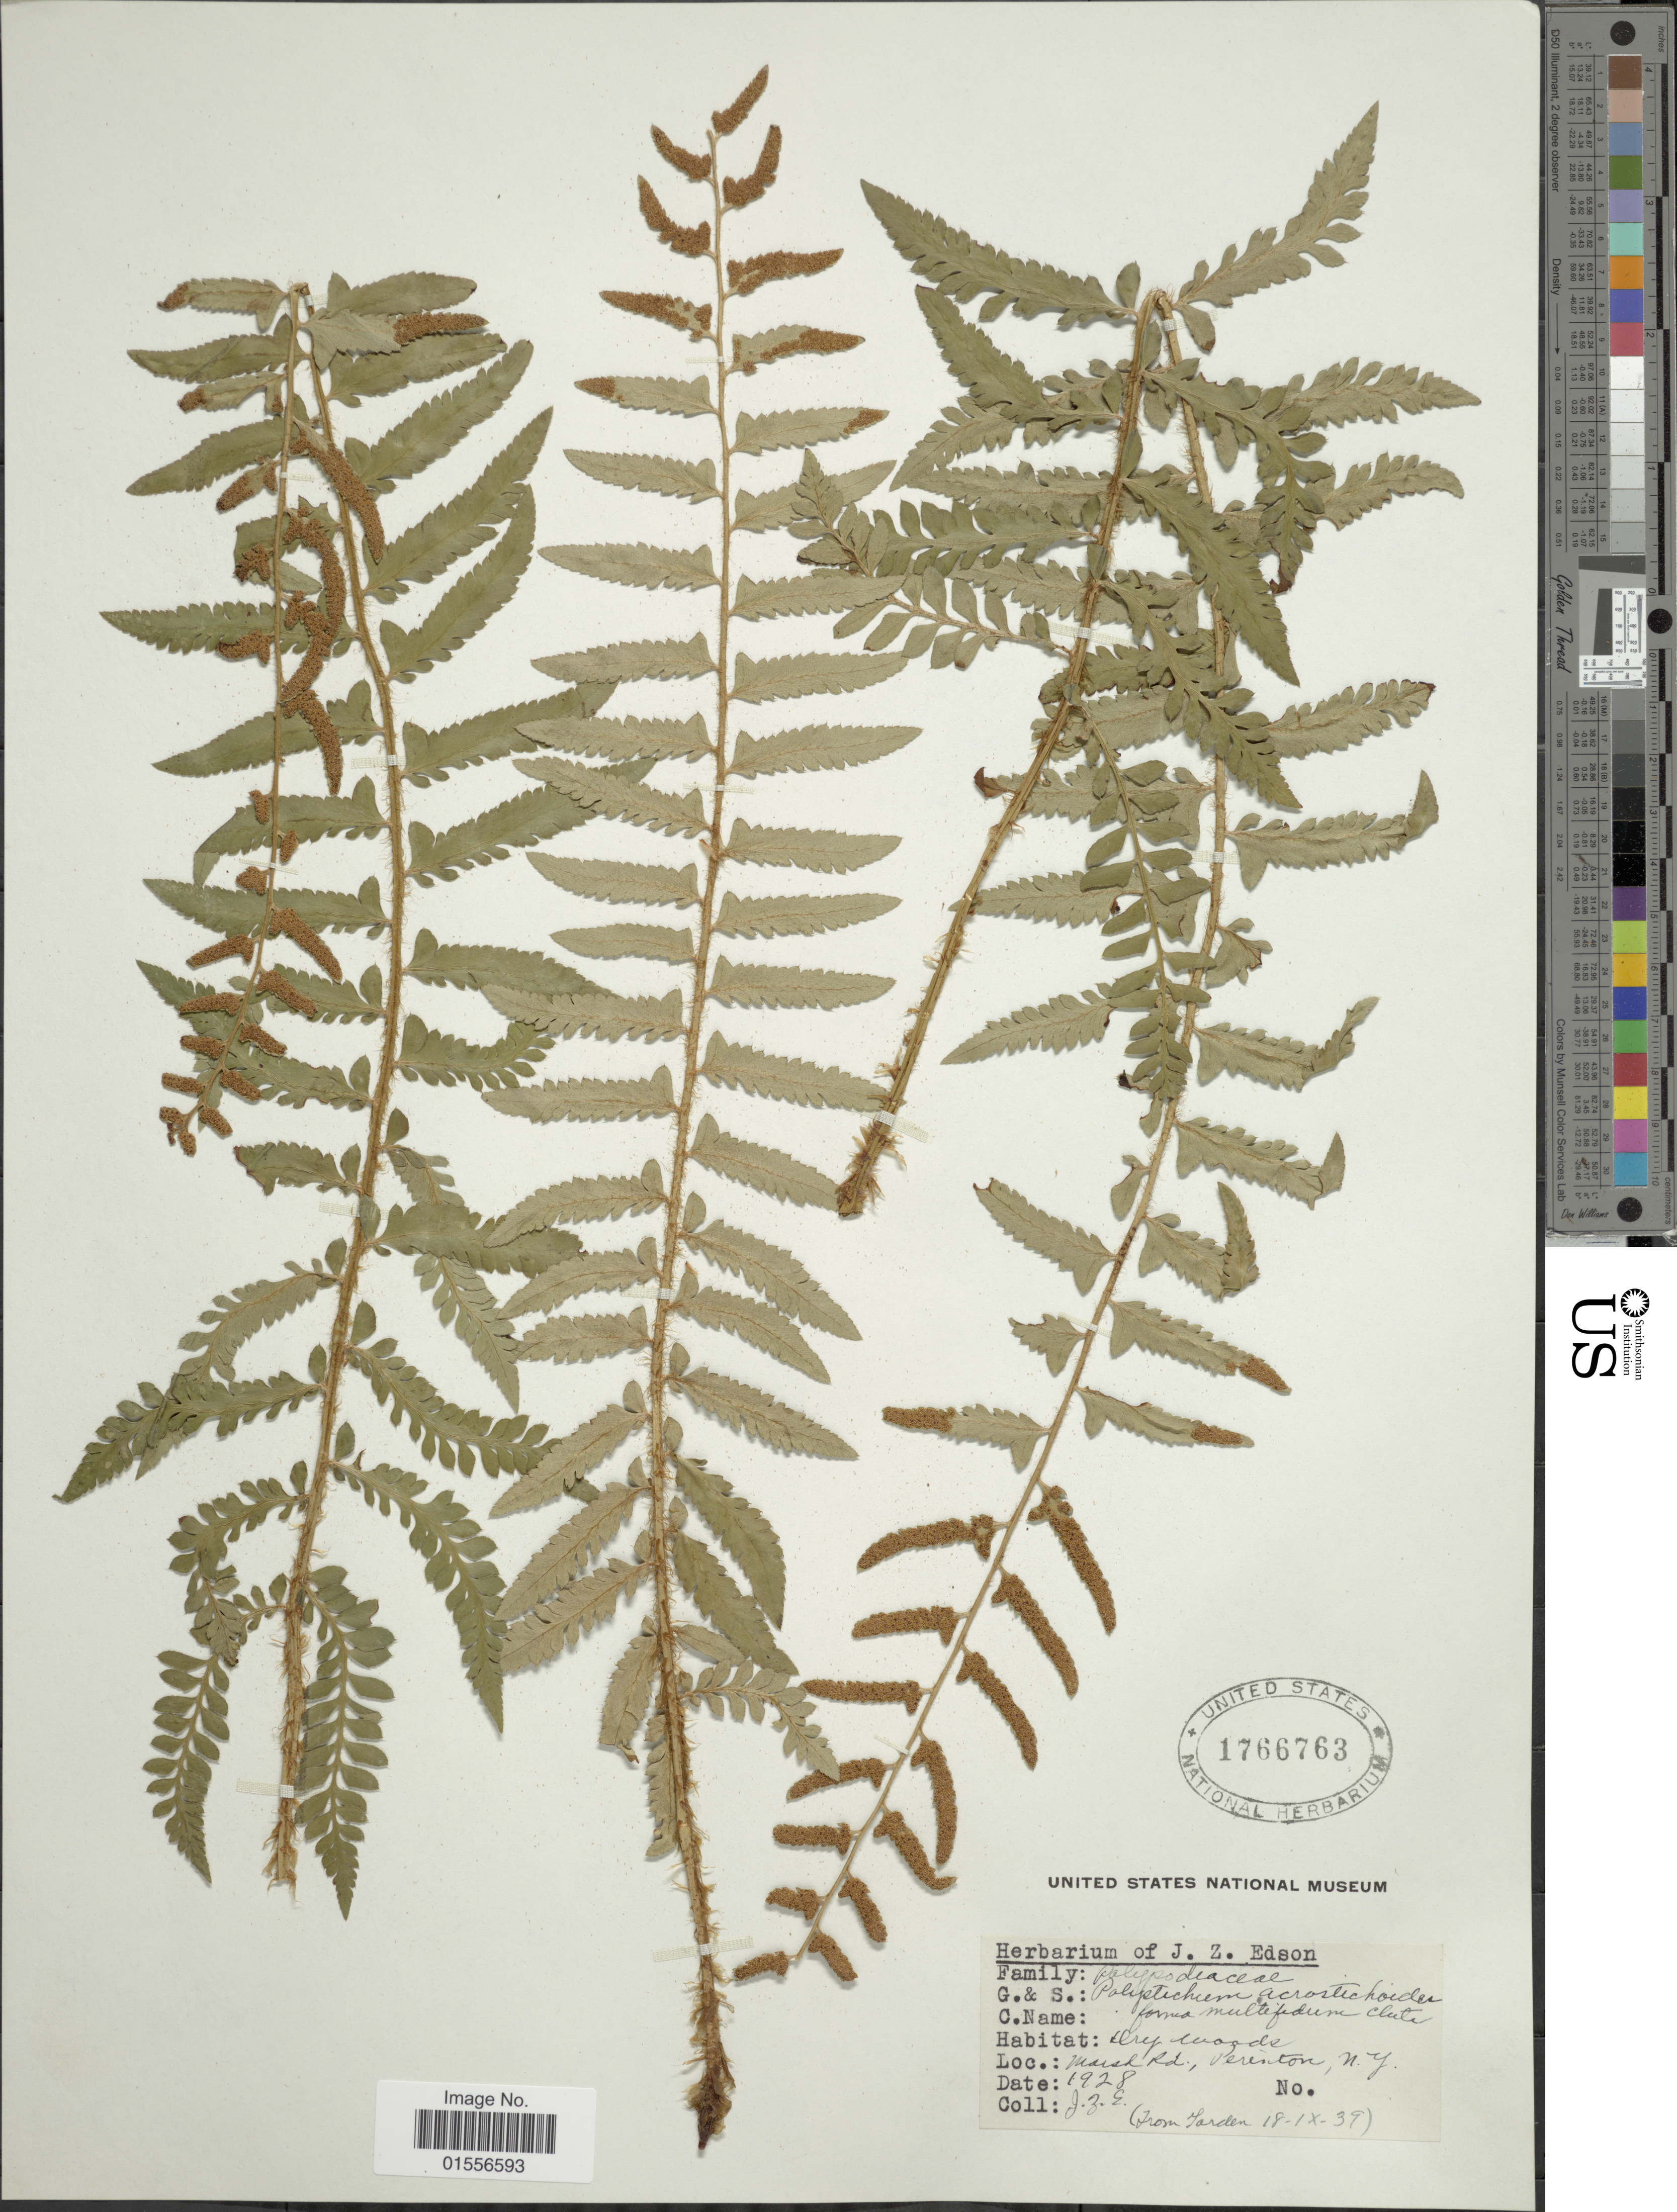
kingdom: Plantae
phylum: Tracheophyta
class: Polypodiopsida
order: Polypodiales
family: Dryopteridaceae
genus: Polystichum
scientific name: Polystichum acrostichoides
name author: (Michx.) Schott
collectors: J. Edson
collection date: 1928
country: United States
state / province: New York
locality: Marsh Rd Perinton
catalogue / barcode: US 1766763